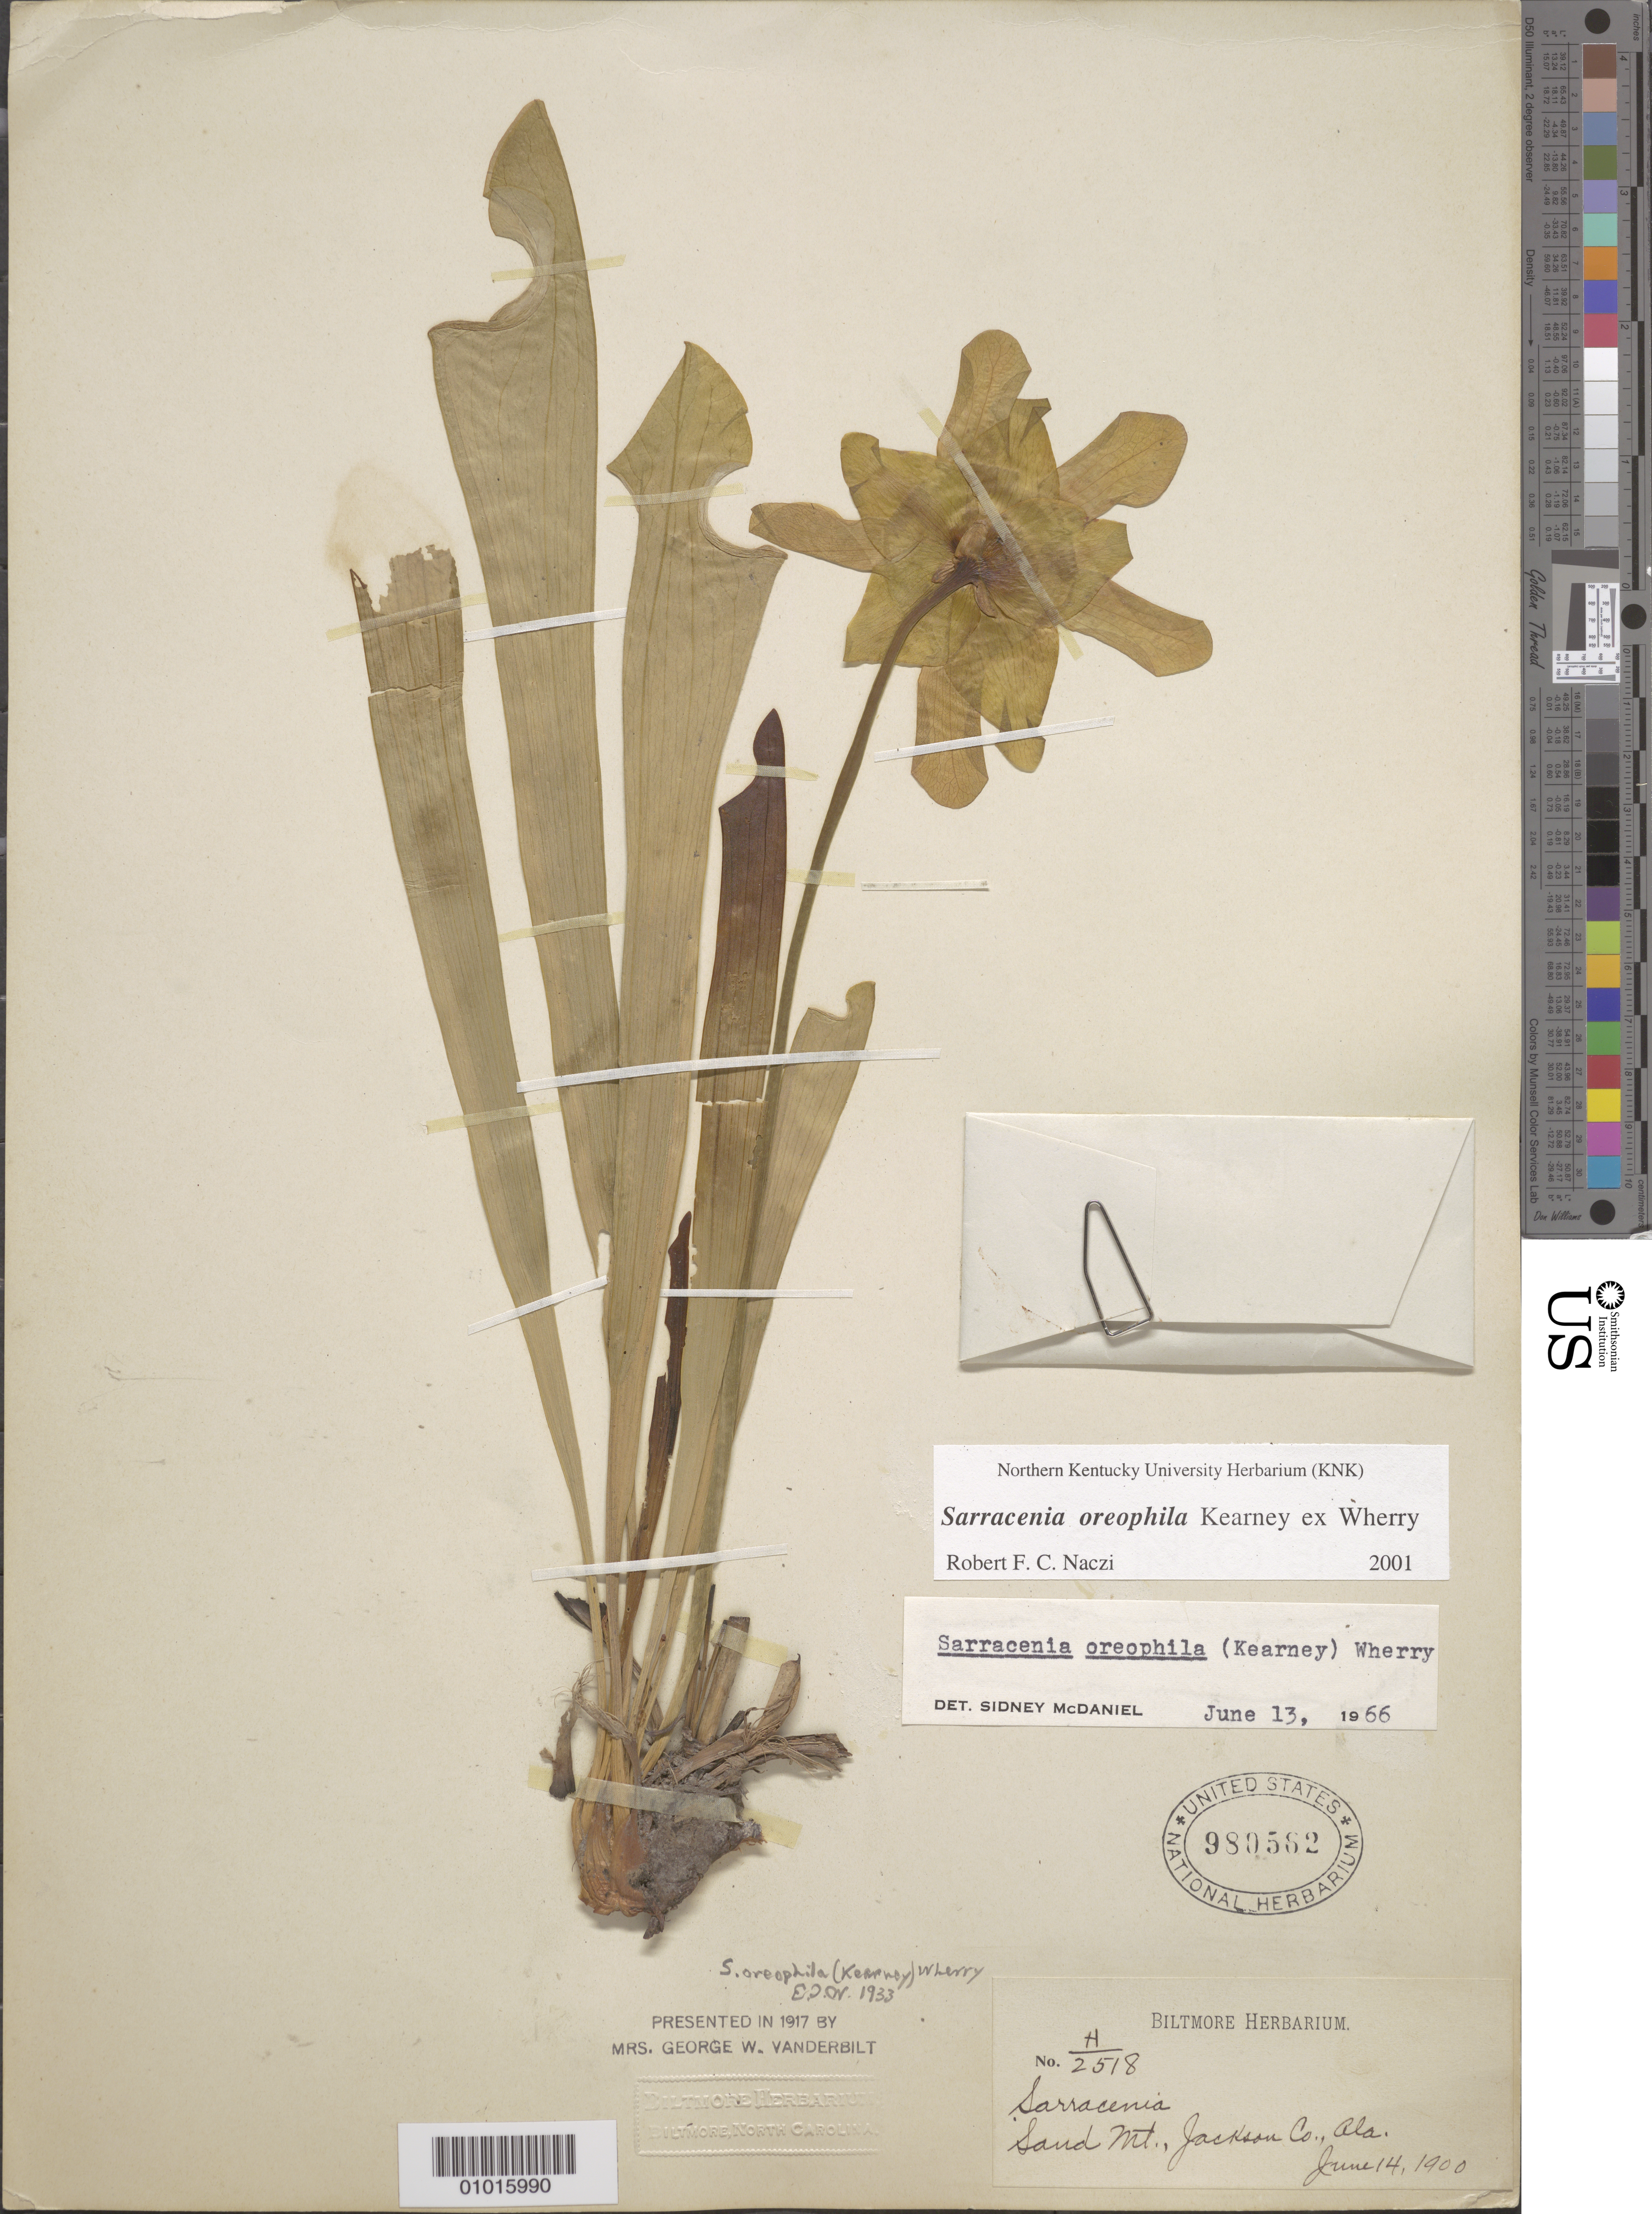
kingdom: Plantae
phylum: Tracheophyta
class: Magnoliopsida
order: Ericales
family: Sarraceniaceae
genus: Sarracenia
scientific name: Sarracenia oreophila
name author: Kearney ex Wherry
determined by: Naczi, R. F. C.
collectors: ex herb. Biltmore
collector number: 2518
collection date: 1900-06-14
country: United States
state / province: Alabama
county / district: Jackson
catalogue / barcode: US 989582